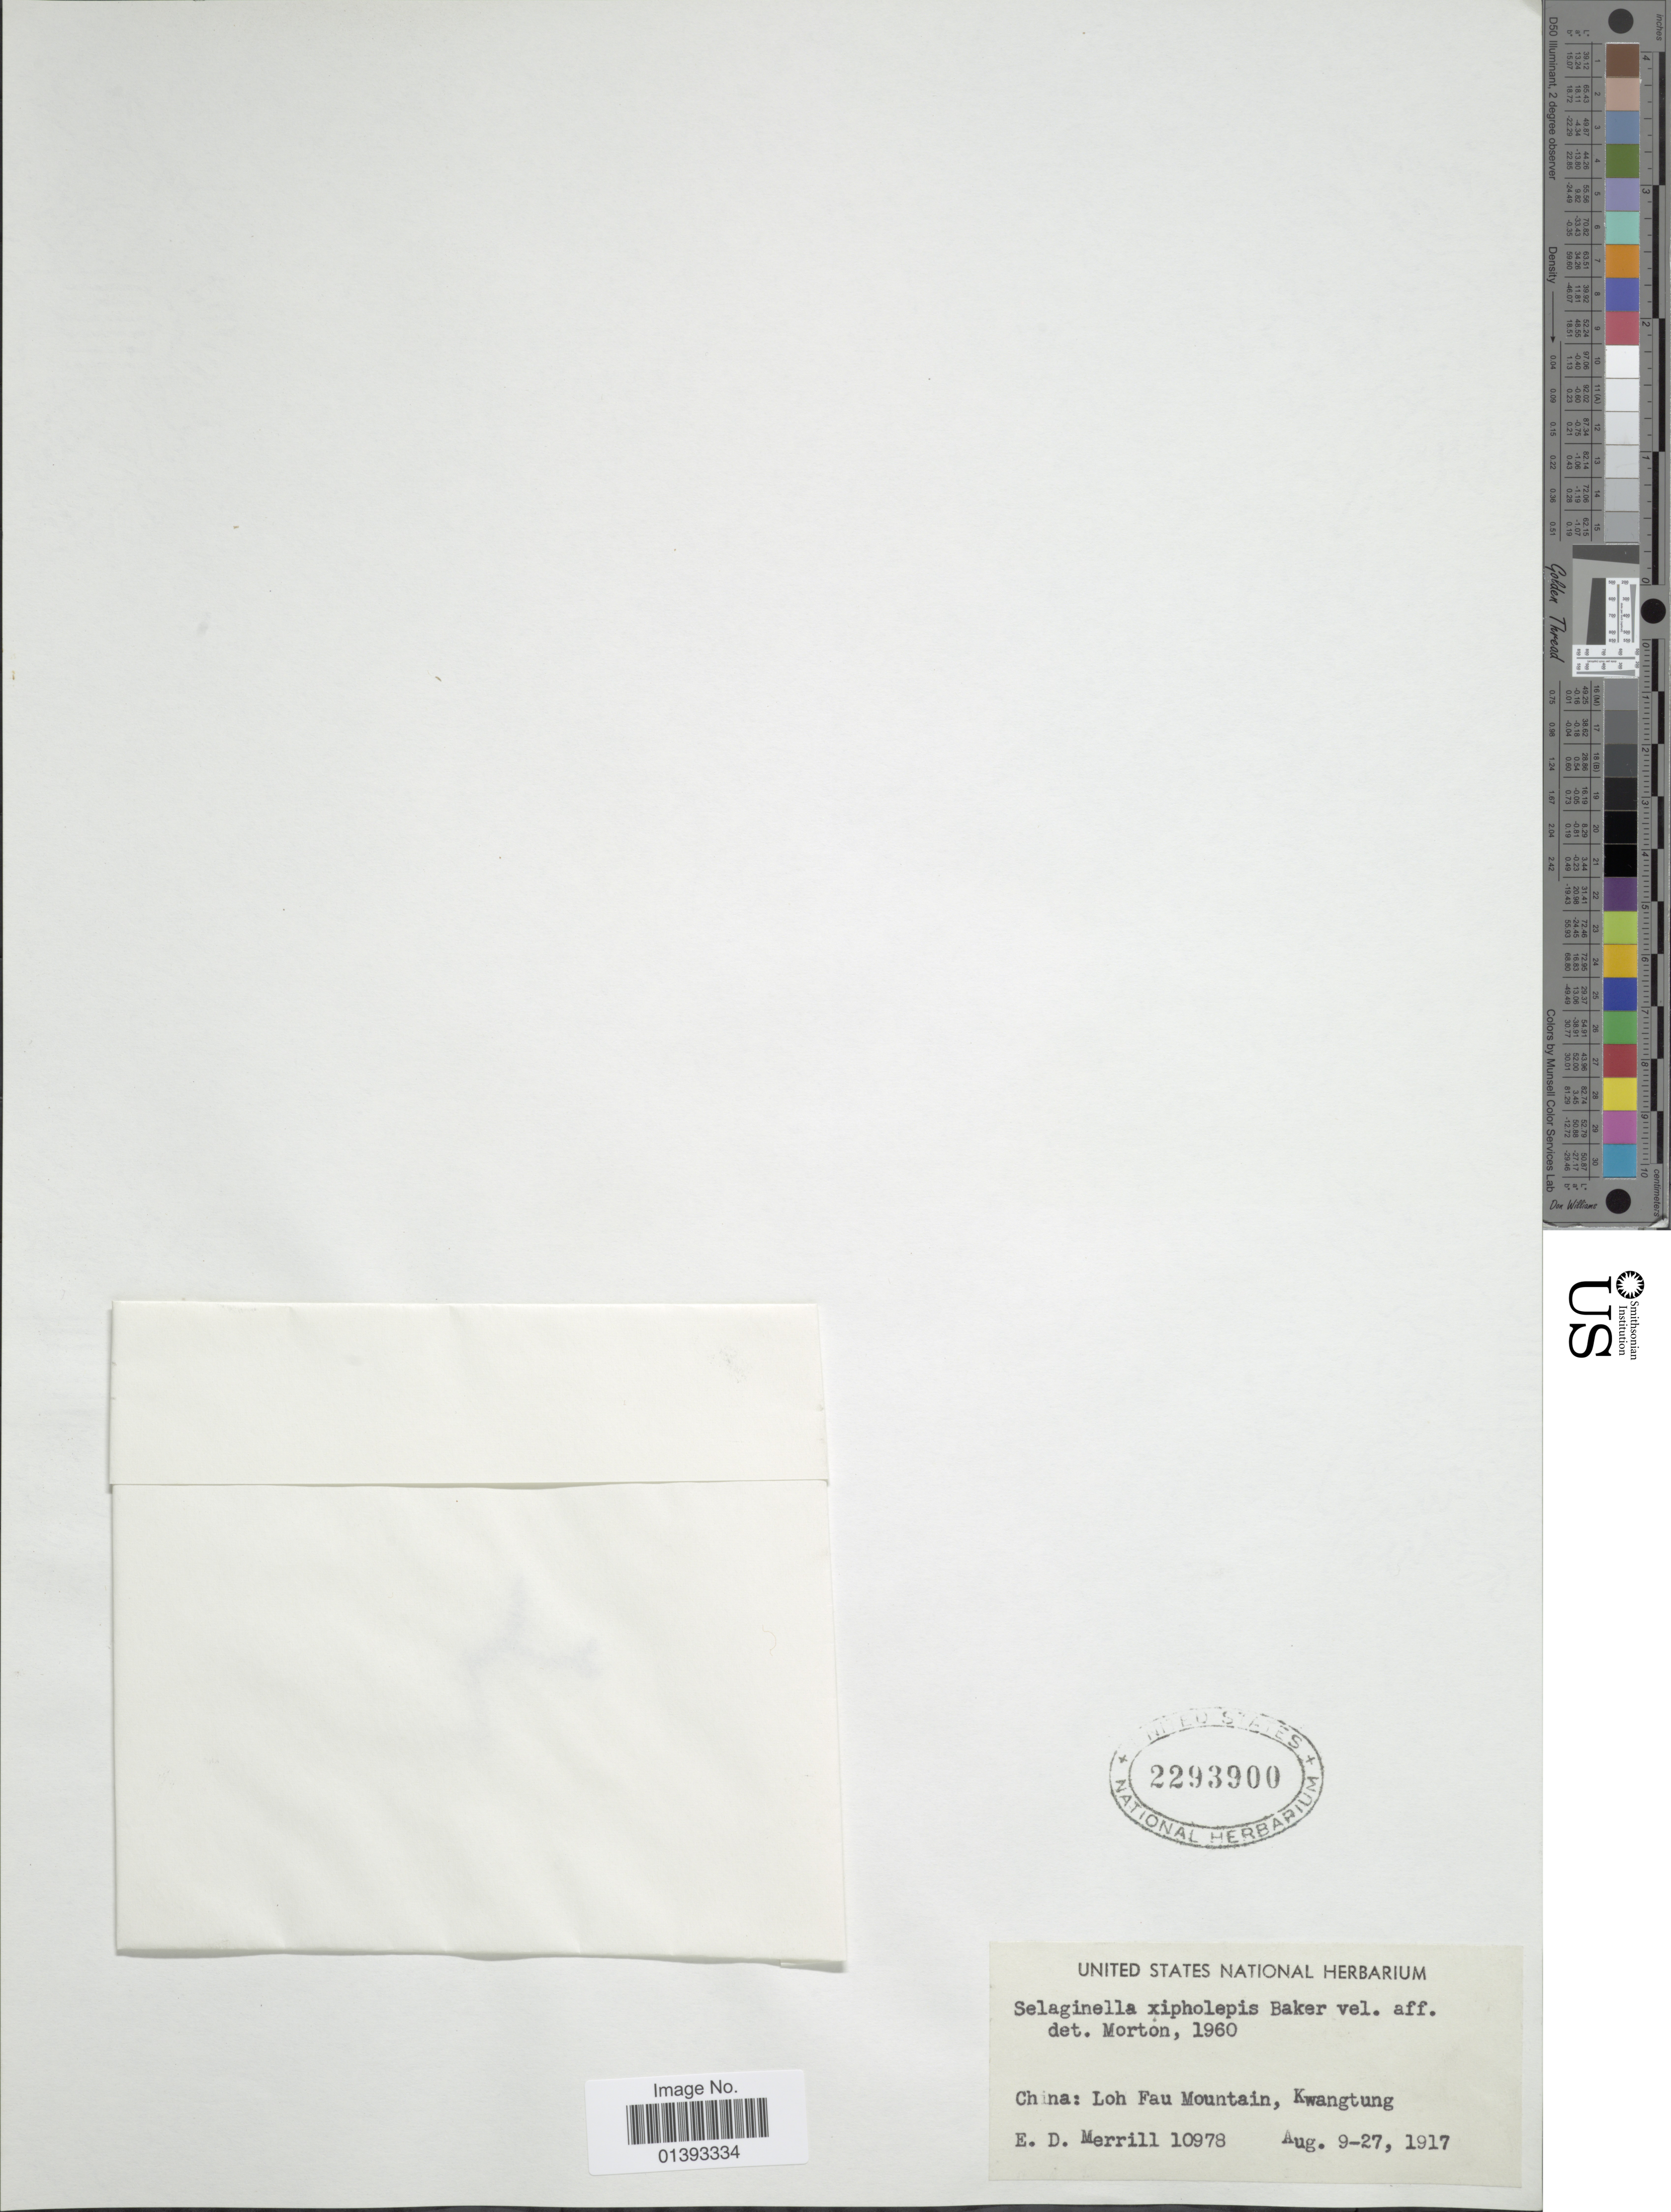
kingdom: Plantae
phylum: Tracheophyta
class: Lycopodiopsida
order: Selaginellales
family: Selaginellaceae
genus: Selaginella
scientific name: Selaginella xipholepis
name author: Baker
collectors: E. Merrill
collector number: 10978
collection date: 1917-08-09/1917-08-27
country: China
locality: Loh Fau Mountain, Kwangtung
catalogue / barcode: US 2293900